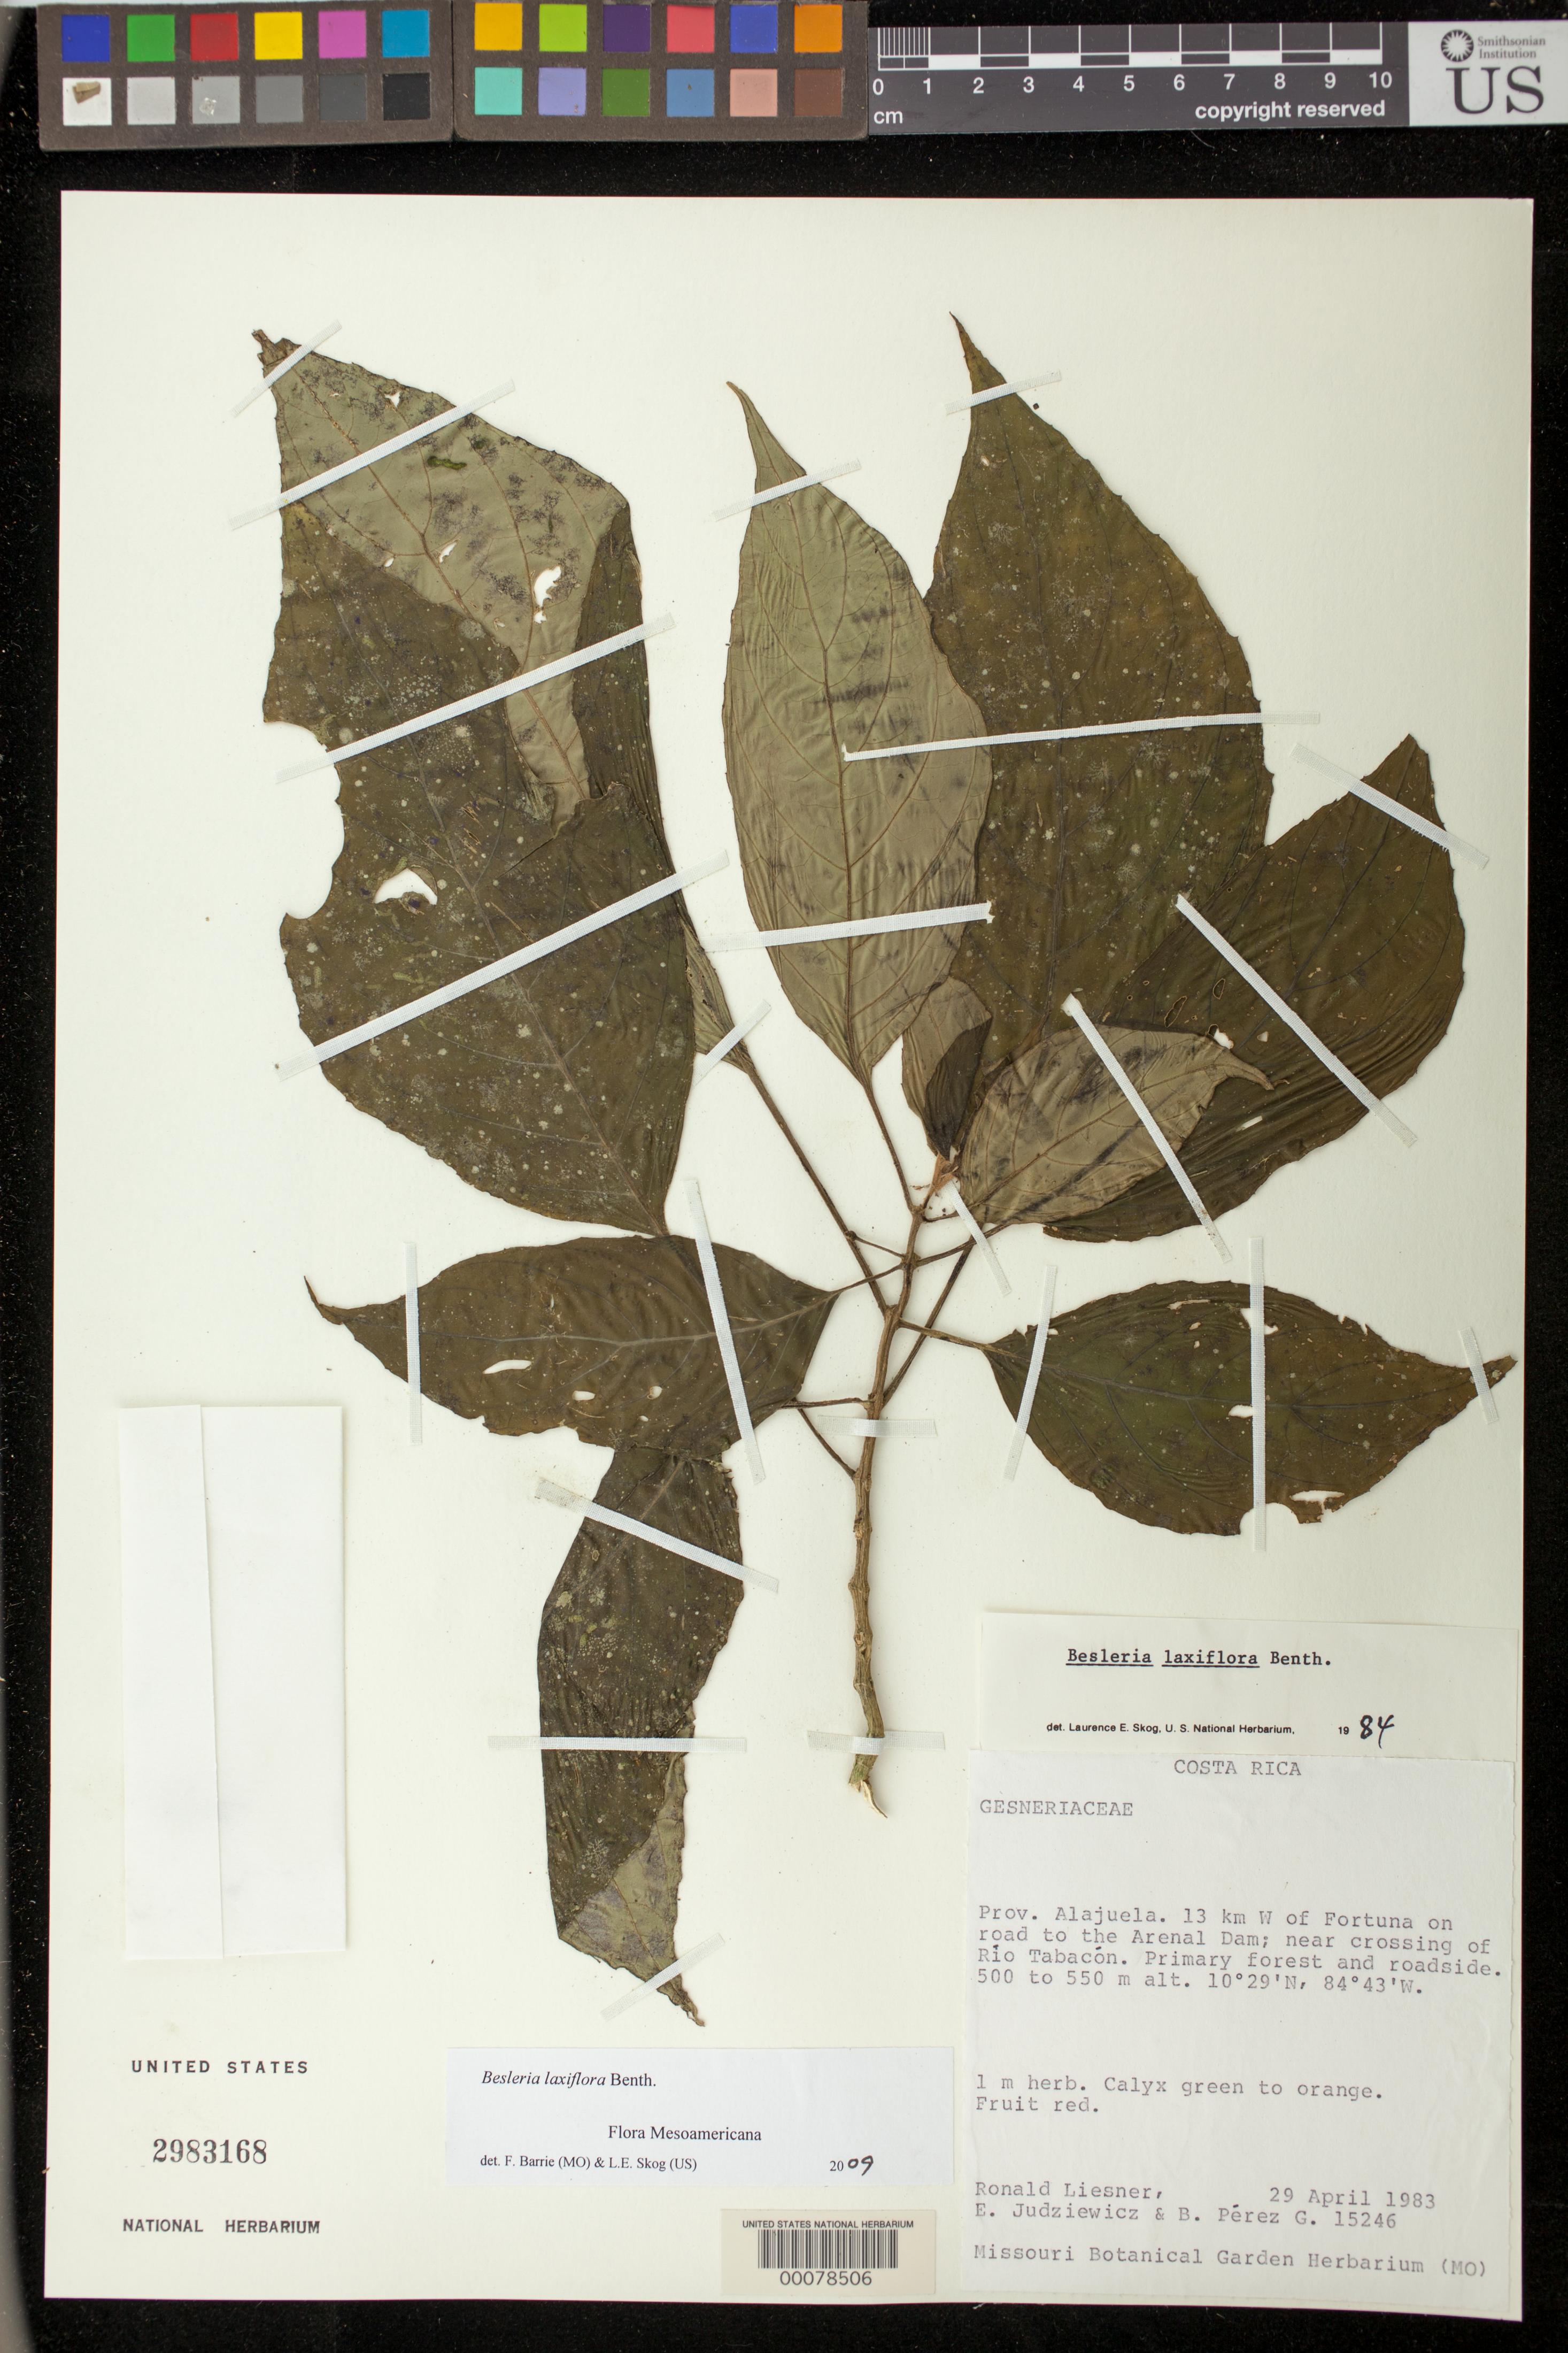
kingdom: Plantae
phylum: Tracheophyta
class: Magnoliopsida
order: Lamiales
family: Gesneriaceae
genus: Besleria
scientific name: Besleria laxiflora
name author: Benth.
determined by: Skog, Laurence E.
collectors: R. L. Liesner, E. J. Judziewicz & B. Perez G.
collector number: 15246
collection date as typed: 29 Apr 1983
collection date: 1983-04-29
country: Costa Rica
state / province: Alajuela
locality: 13 km W of Fortuna on road to the Arenal Dam; near crossing of Río Tabacón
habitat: Primary forest and roadside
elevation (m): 500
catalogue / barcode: US 2983168